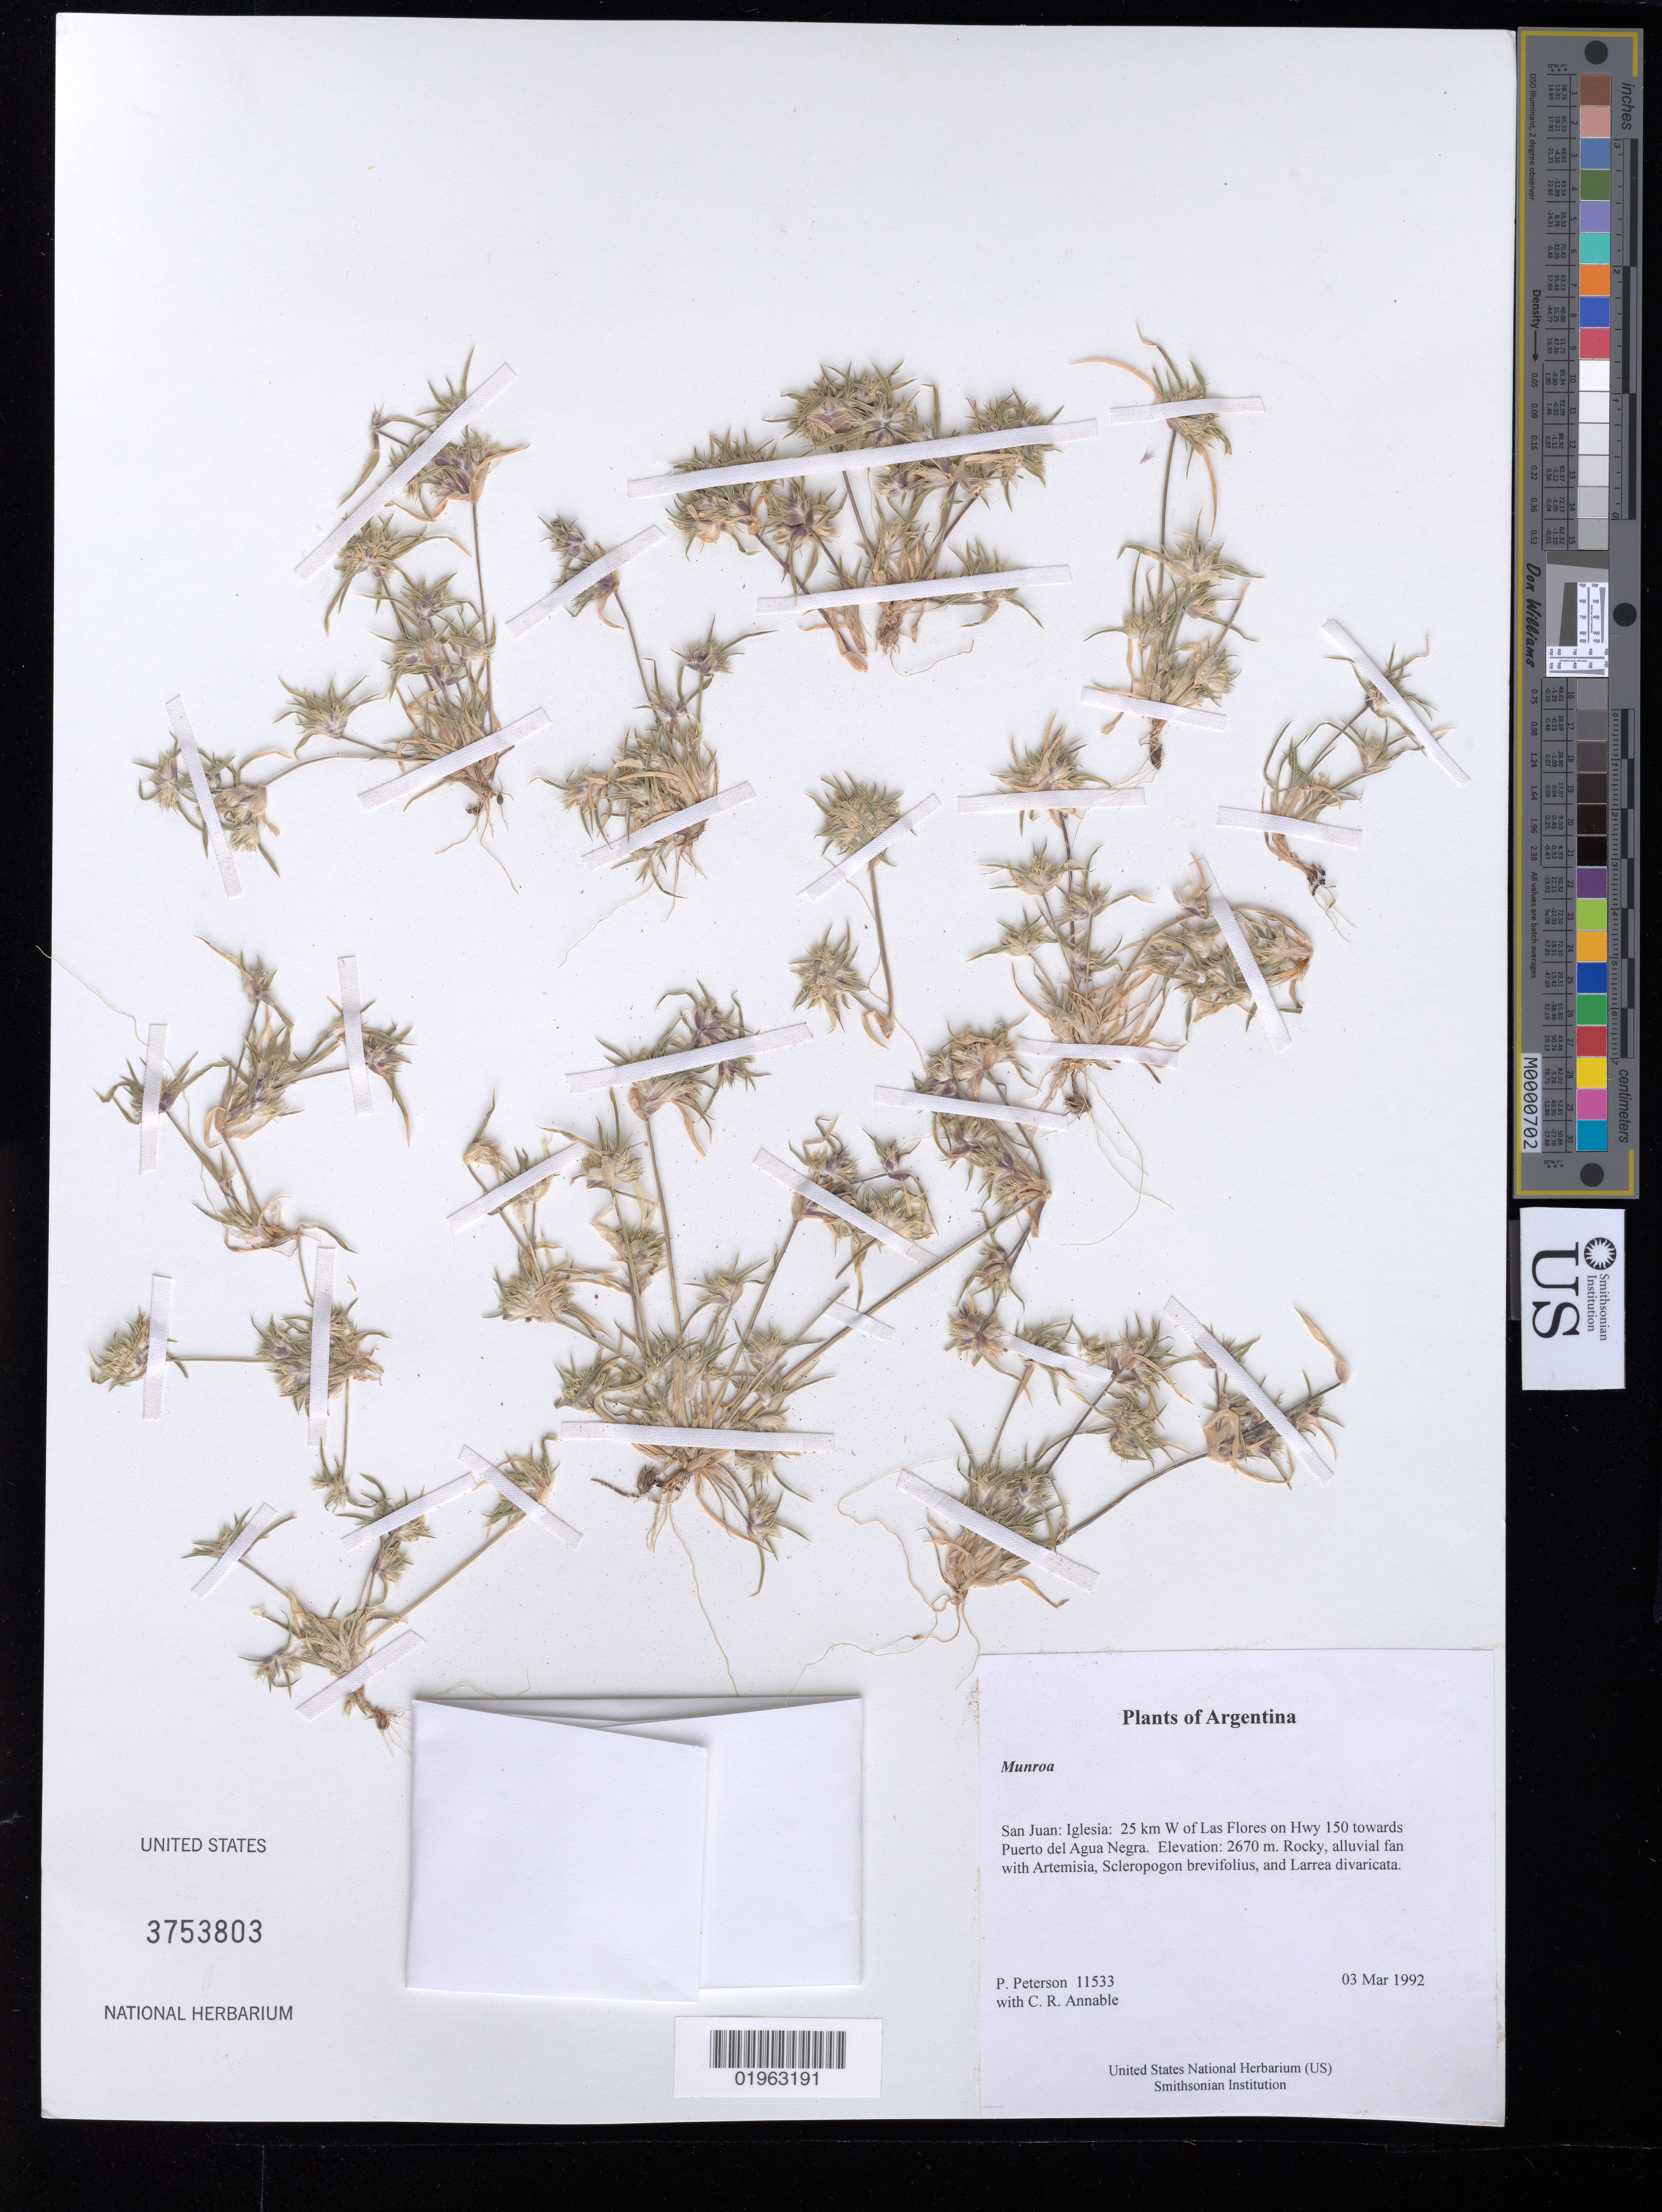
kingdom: Plantae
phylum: Tracheophyta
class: Liliopsida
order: Poales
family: Poaceae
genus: Munroa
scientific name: Munroa sp.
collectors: P. M. Peterson & C. R. Annable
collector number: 11533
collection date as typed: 03 Mar 1992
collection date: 1992-03-03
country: Argentina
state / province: San Juan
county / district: Iglesia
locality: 25 km W of Las Flores on Hwy 150 towards Puerto del Agua Negra.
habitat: Rocky, alluvial fan with Artemisia, Scleropogon brevifolius, and Larrea divaricata.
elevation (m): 2670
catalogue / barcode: US 3753803